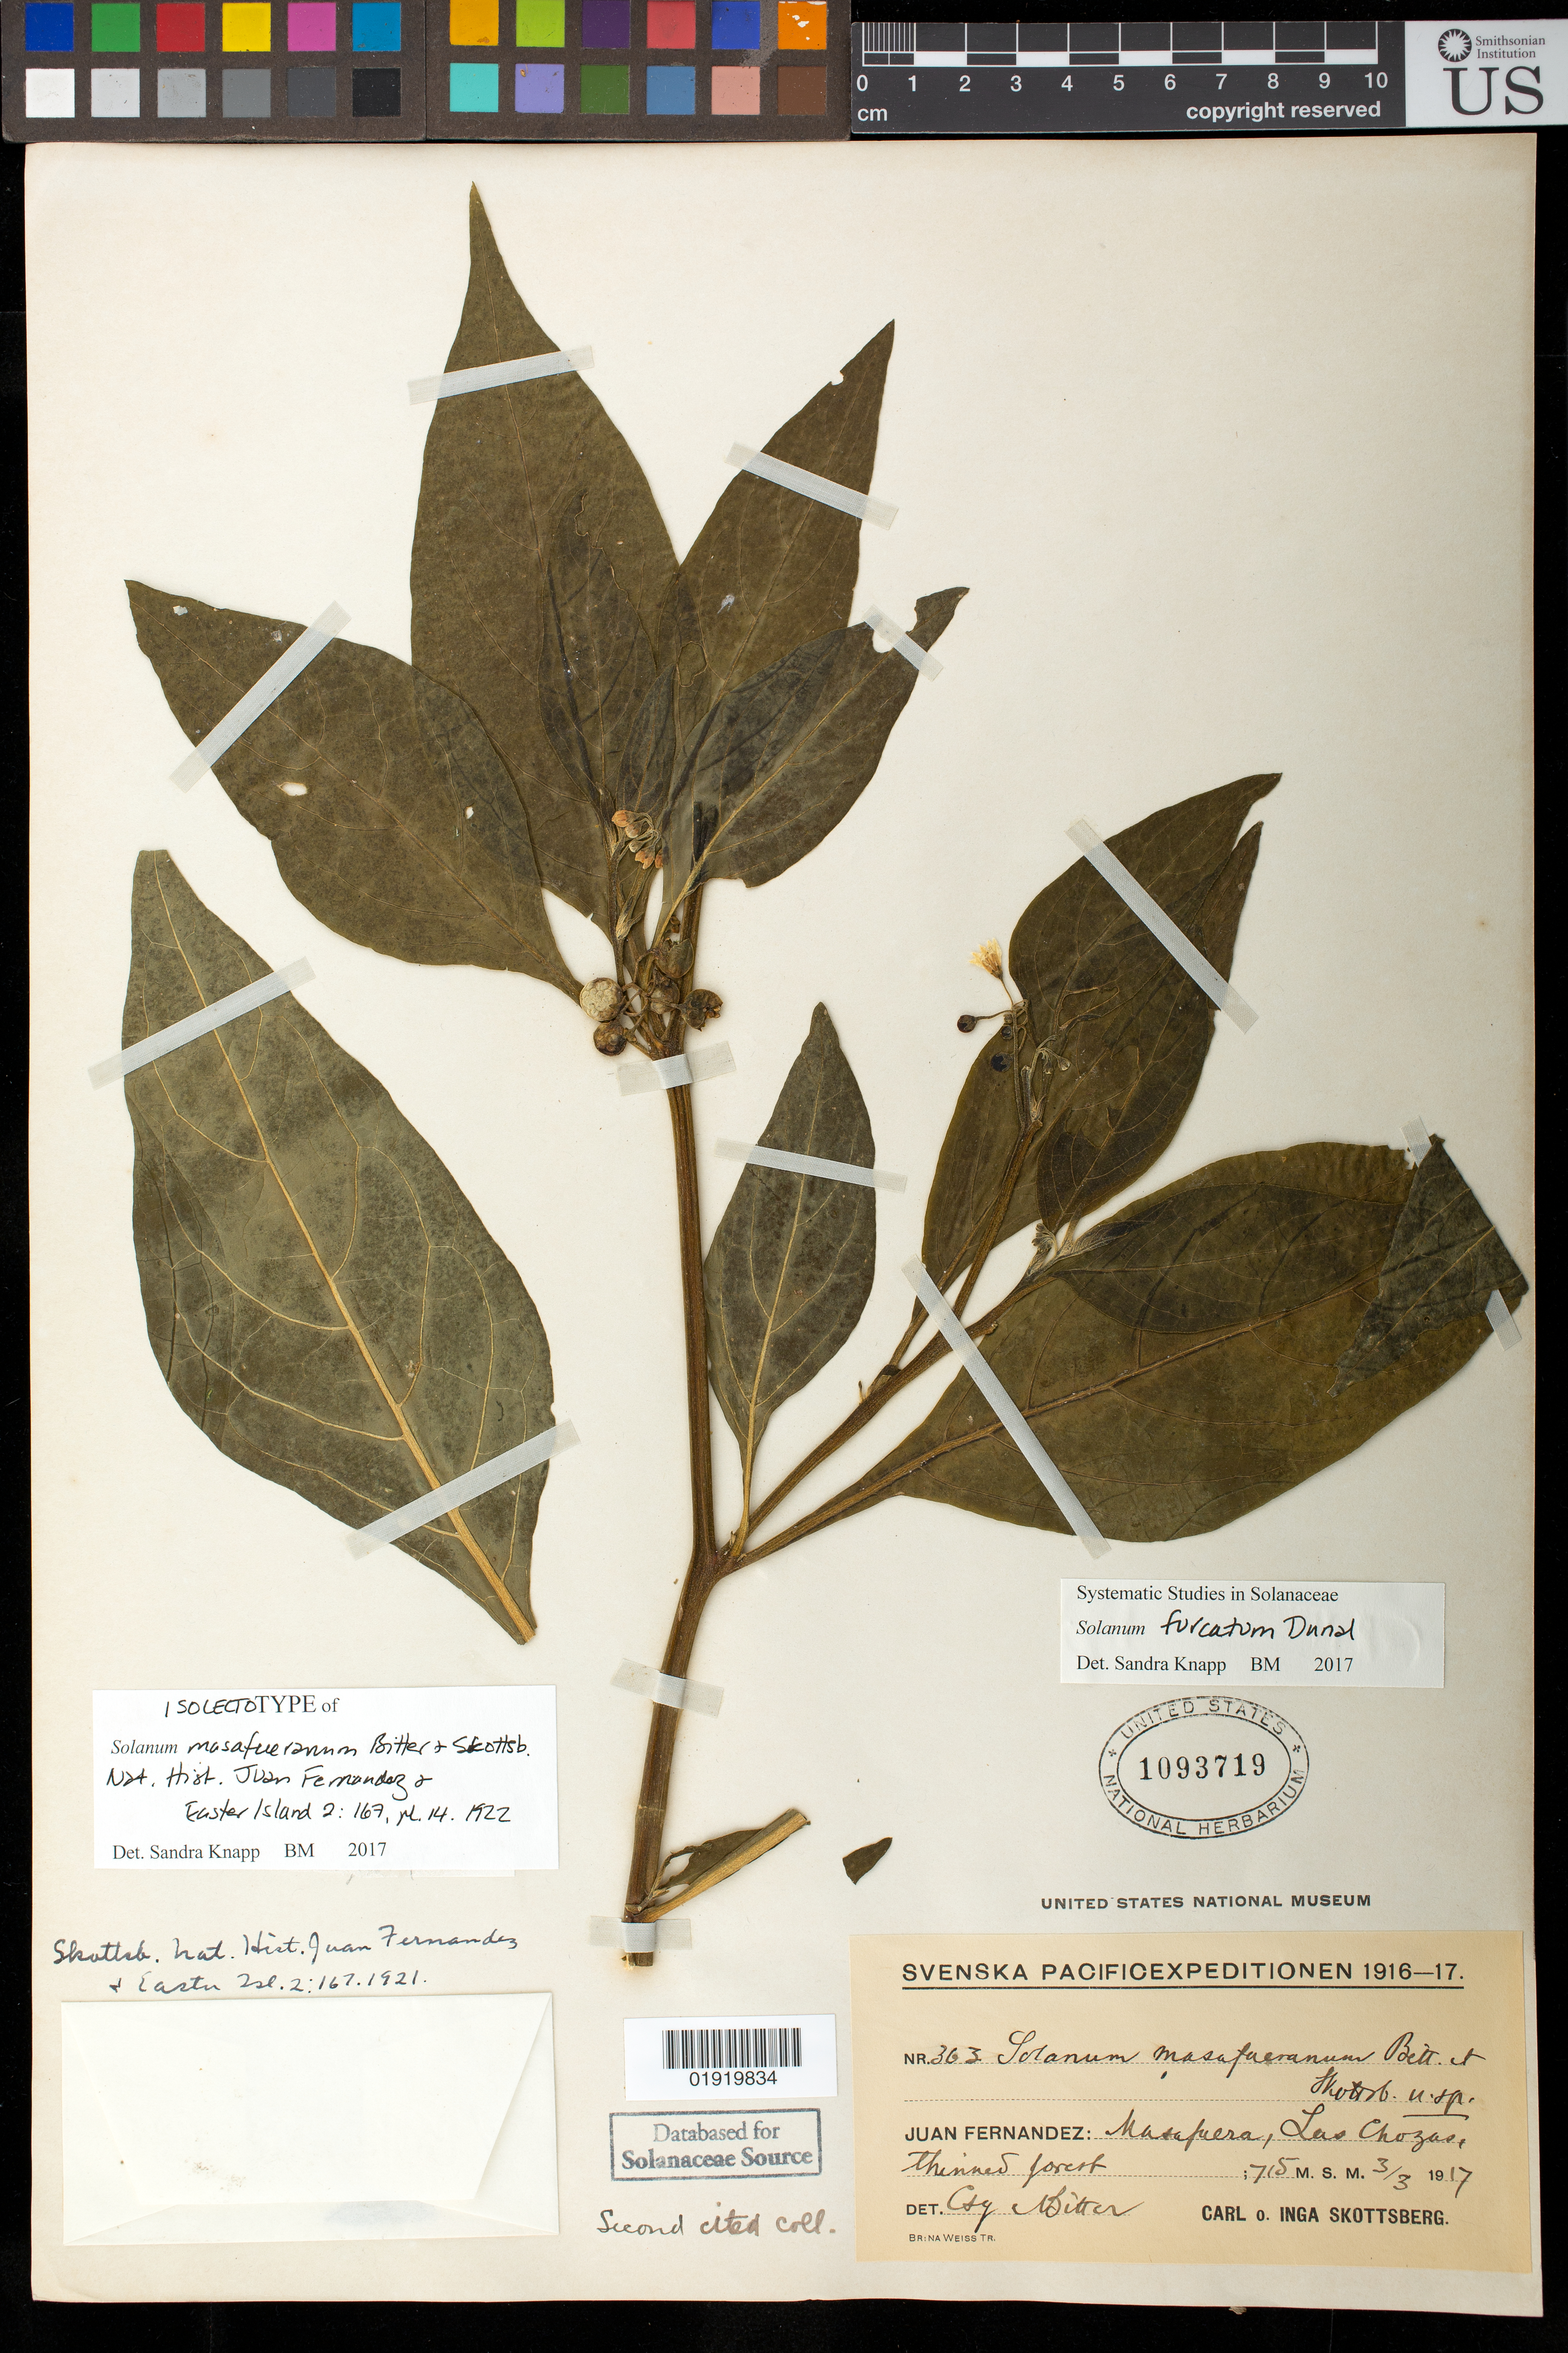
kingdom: Plantae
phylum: Tracheophyta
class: Magnoliopsida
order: Solanales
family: Solanaceae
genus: Solanum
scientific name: Solanum masafueranum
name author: Bitter & Skottsb.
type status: Syntype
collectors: C. Skottsberg & I. Skottsberg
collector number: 363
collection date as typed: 3/3 1917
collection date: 1917-03-03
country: Chile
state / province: Valparaíso (V)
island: Isla Más Afuera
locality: Juan Fernandez: Masafuera, Las Chozas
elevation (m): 715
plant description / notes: Annotated as isolectotype by S. Knapp (2017)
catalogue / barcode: US 1093719